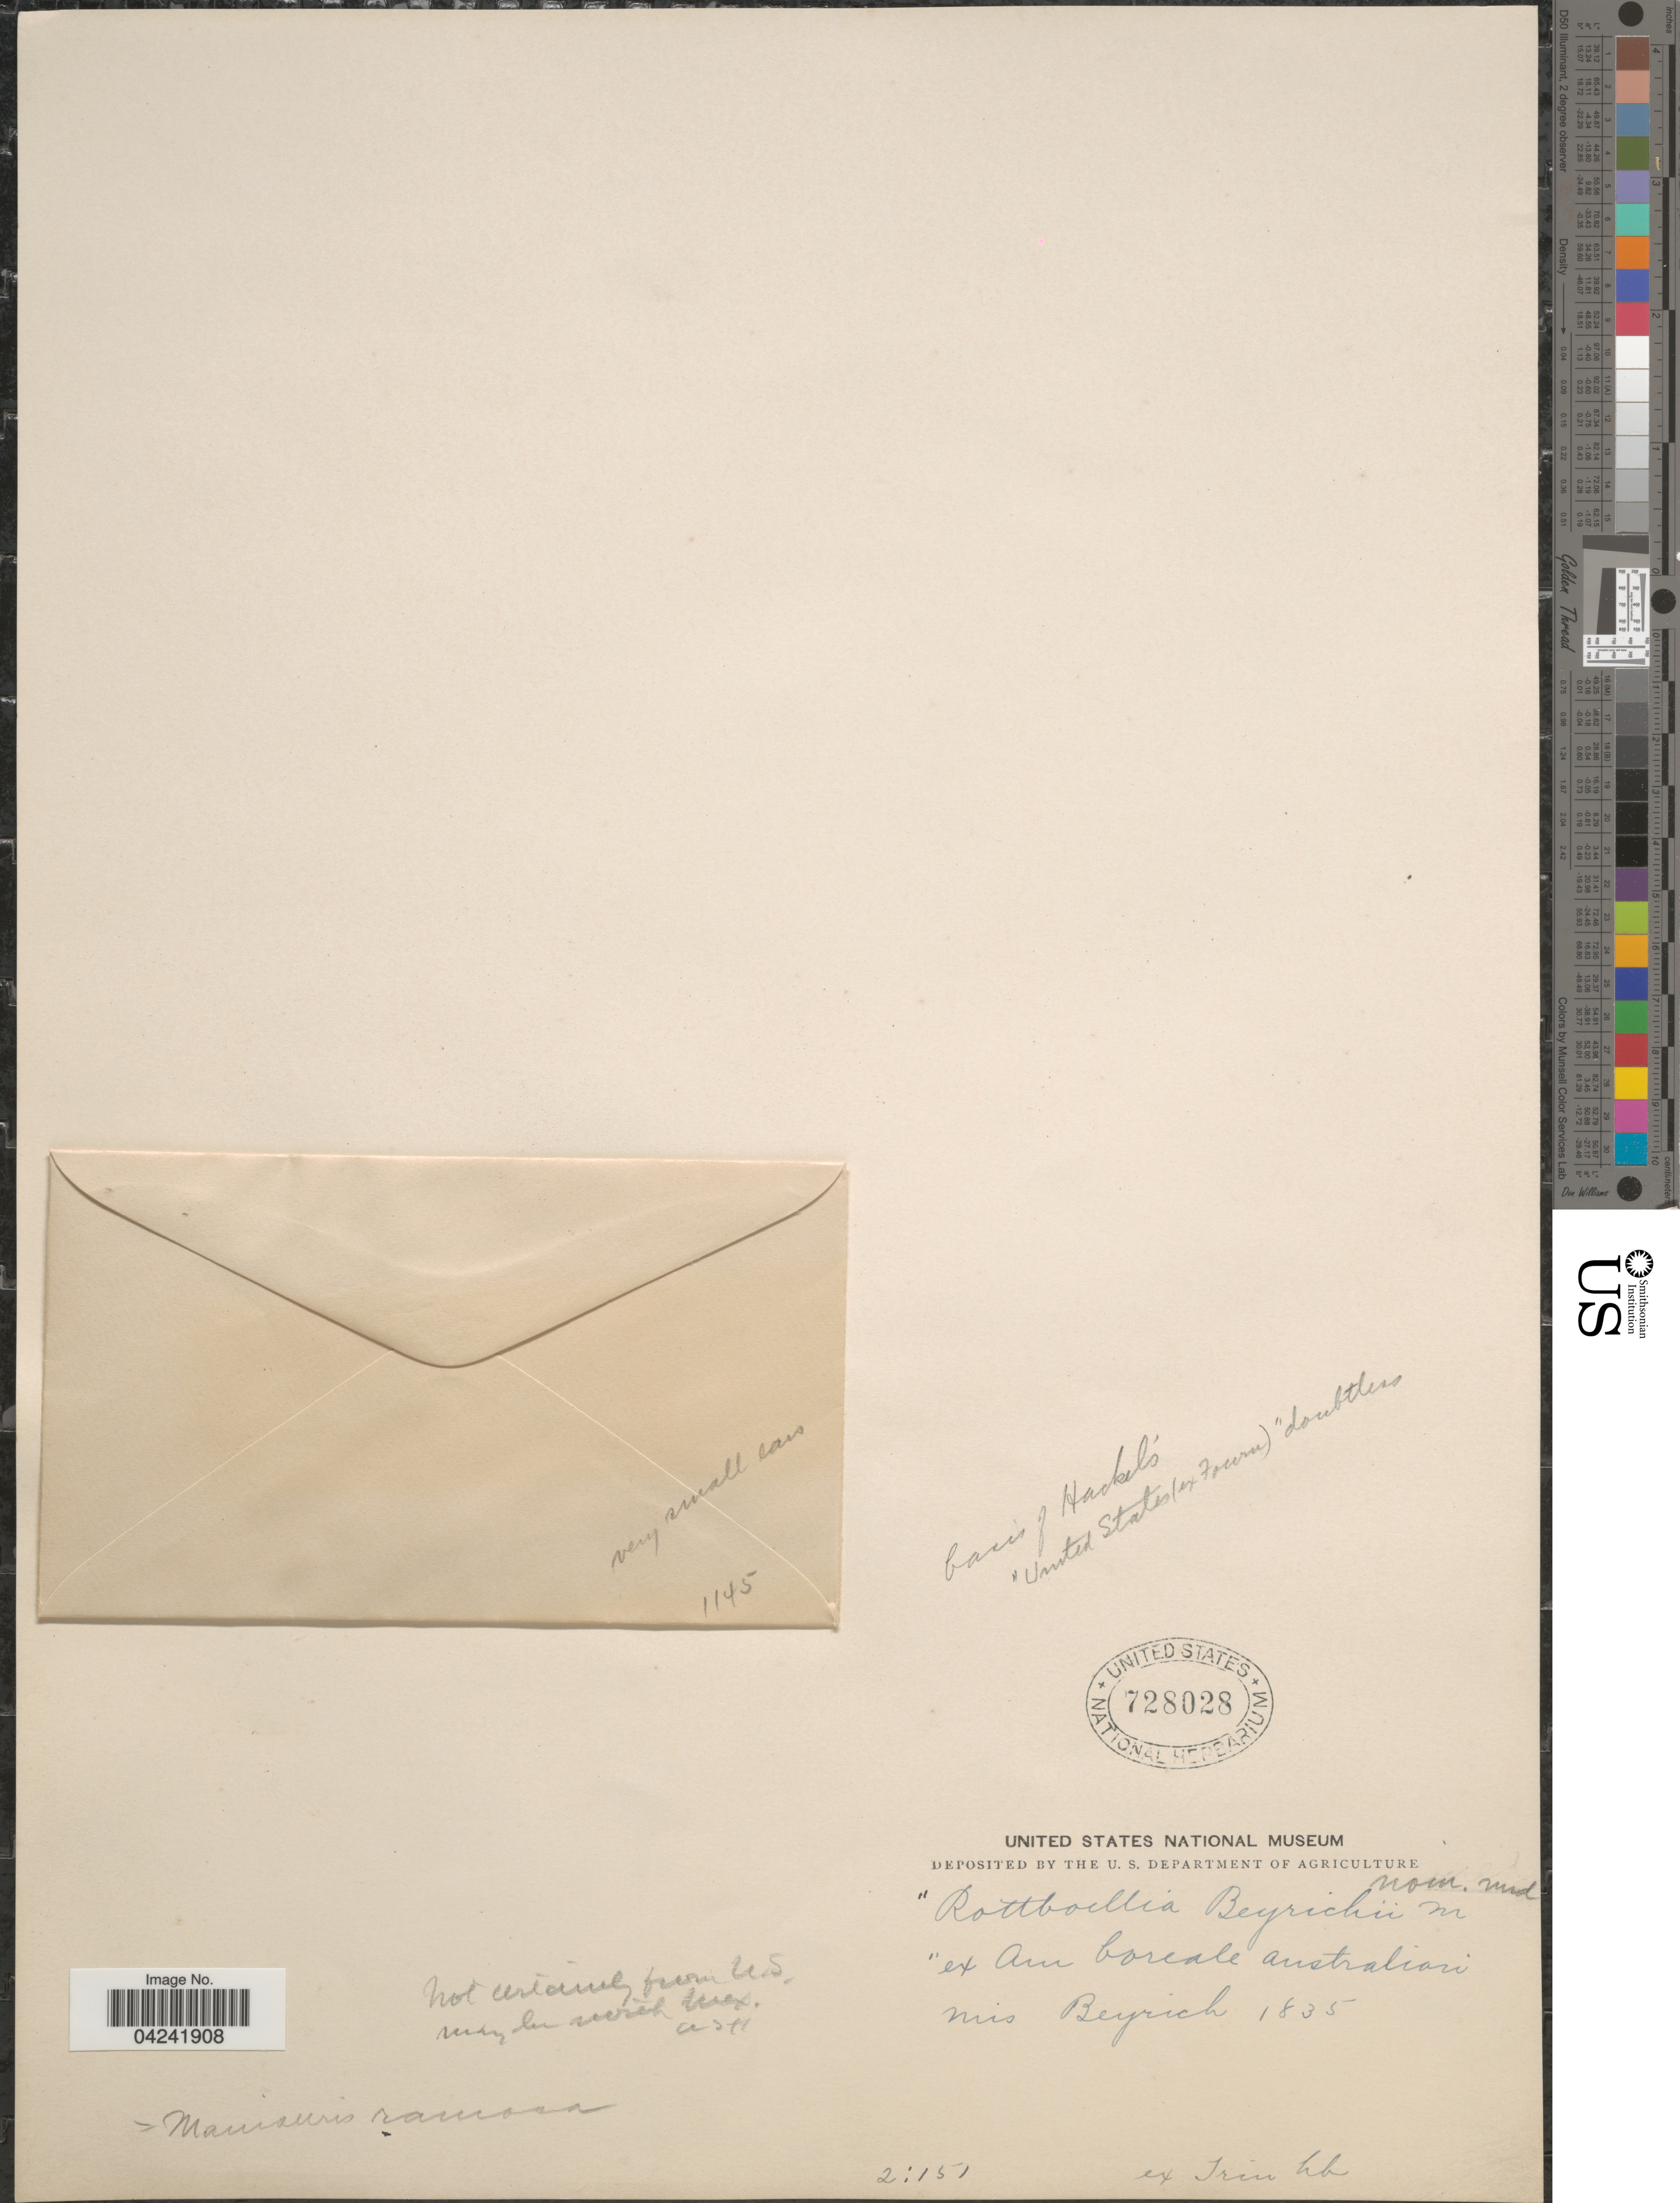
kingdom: Plantae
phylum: Tracheophyta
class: Liliopsida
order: Poales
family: Poaceae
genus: Mnesithea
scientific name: Mnesithea ramosa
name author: (E. Fourn.) de Koning & Sosef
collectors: ex herb. Trinius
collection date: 1835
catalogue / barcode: US 728028